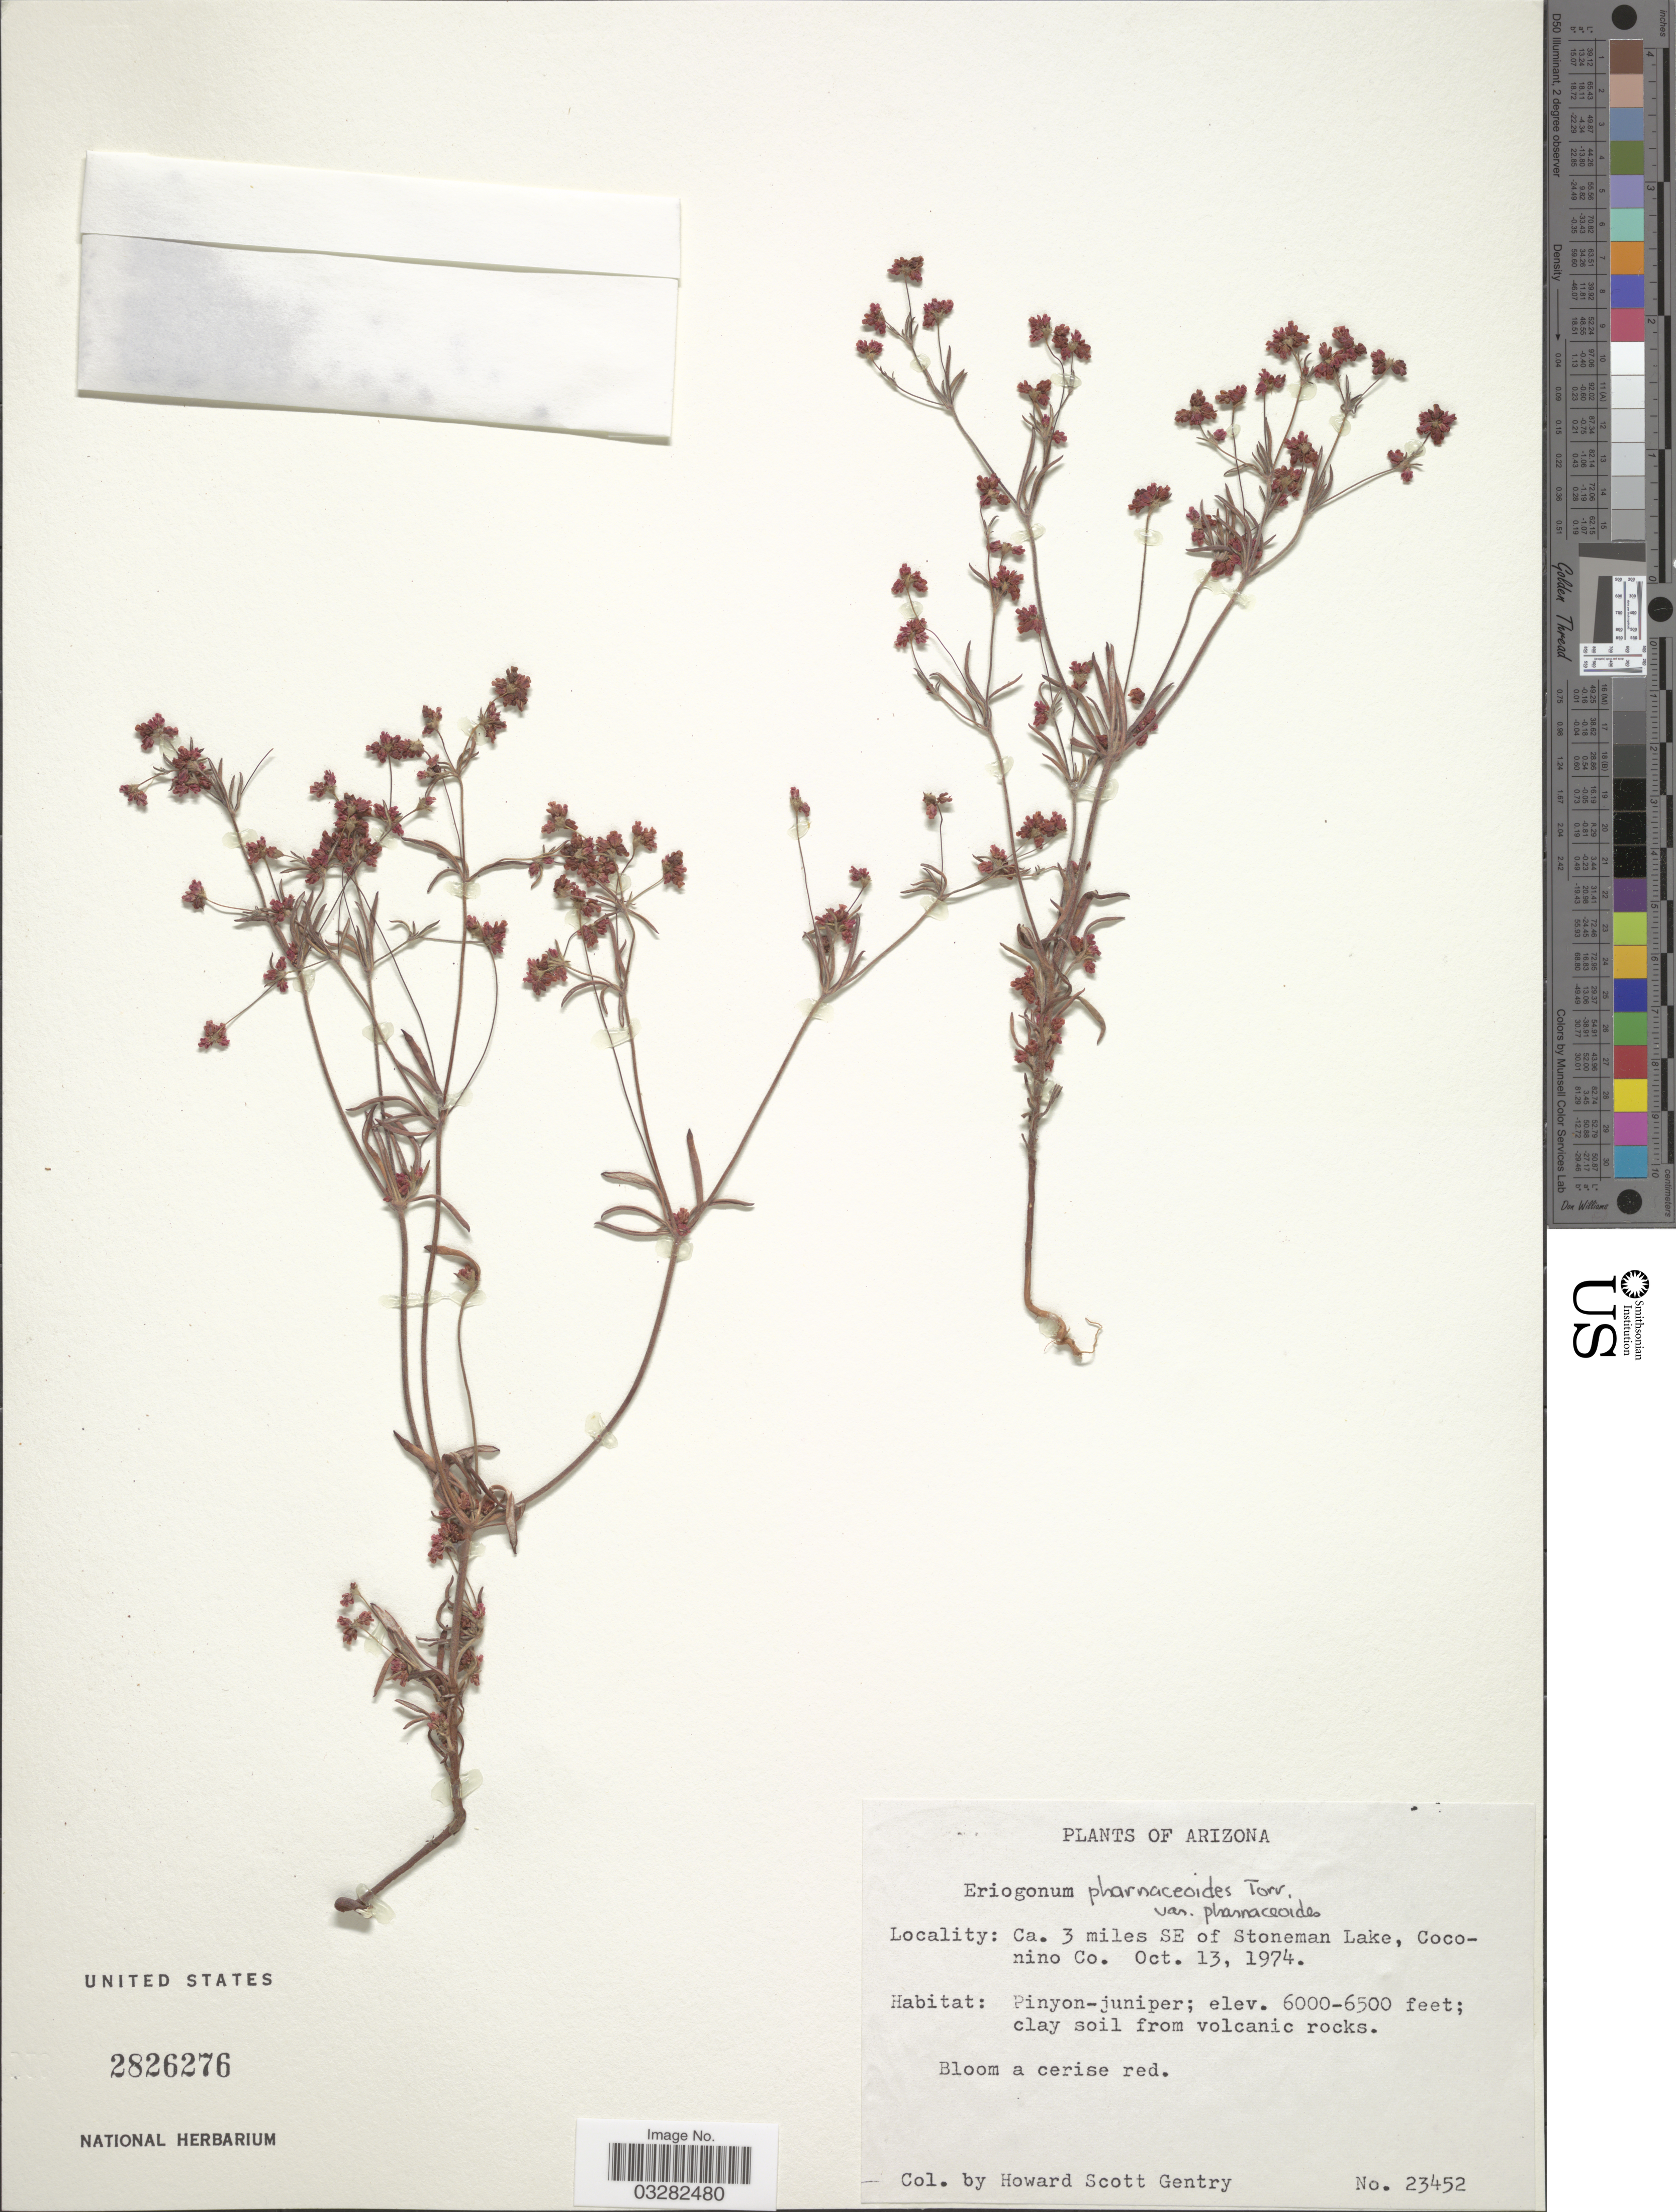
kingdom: Plantae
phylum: Tracheophyta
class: Magnoliopsida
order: Caryophyllales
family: Polygonaceae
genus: Eriogonum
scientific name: Eriogonum sp.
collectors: H. S. Gentry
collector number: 23452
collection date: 1974-10-13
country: United States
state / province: Arizona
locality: Ca. 3 miles SE of Stoneman Lake, Coconino Co.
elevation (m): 1829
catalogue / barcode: US 2826276